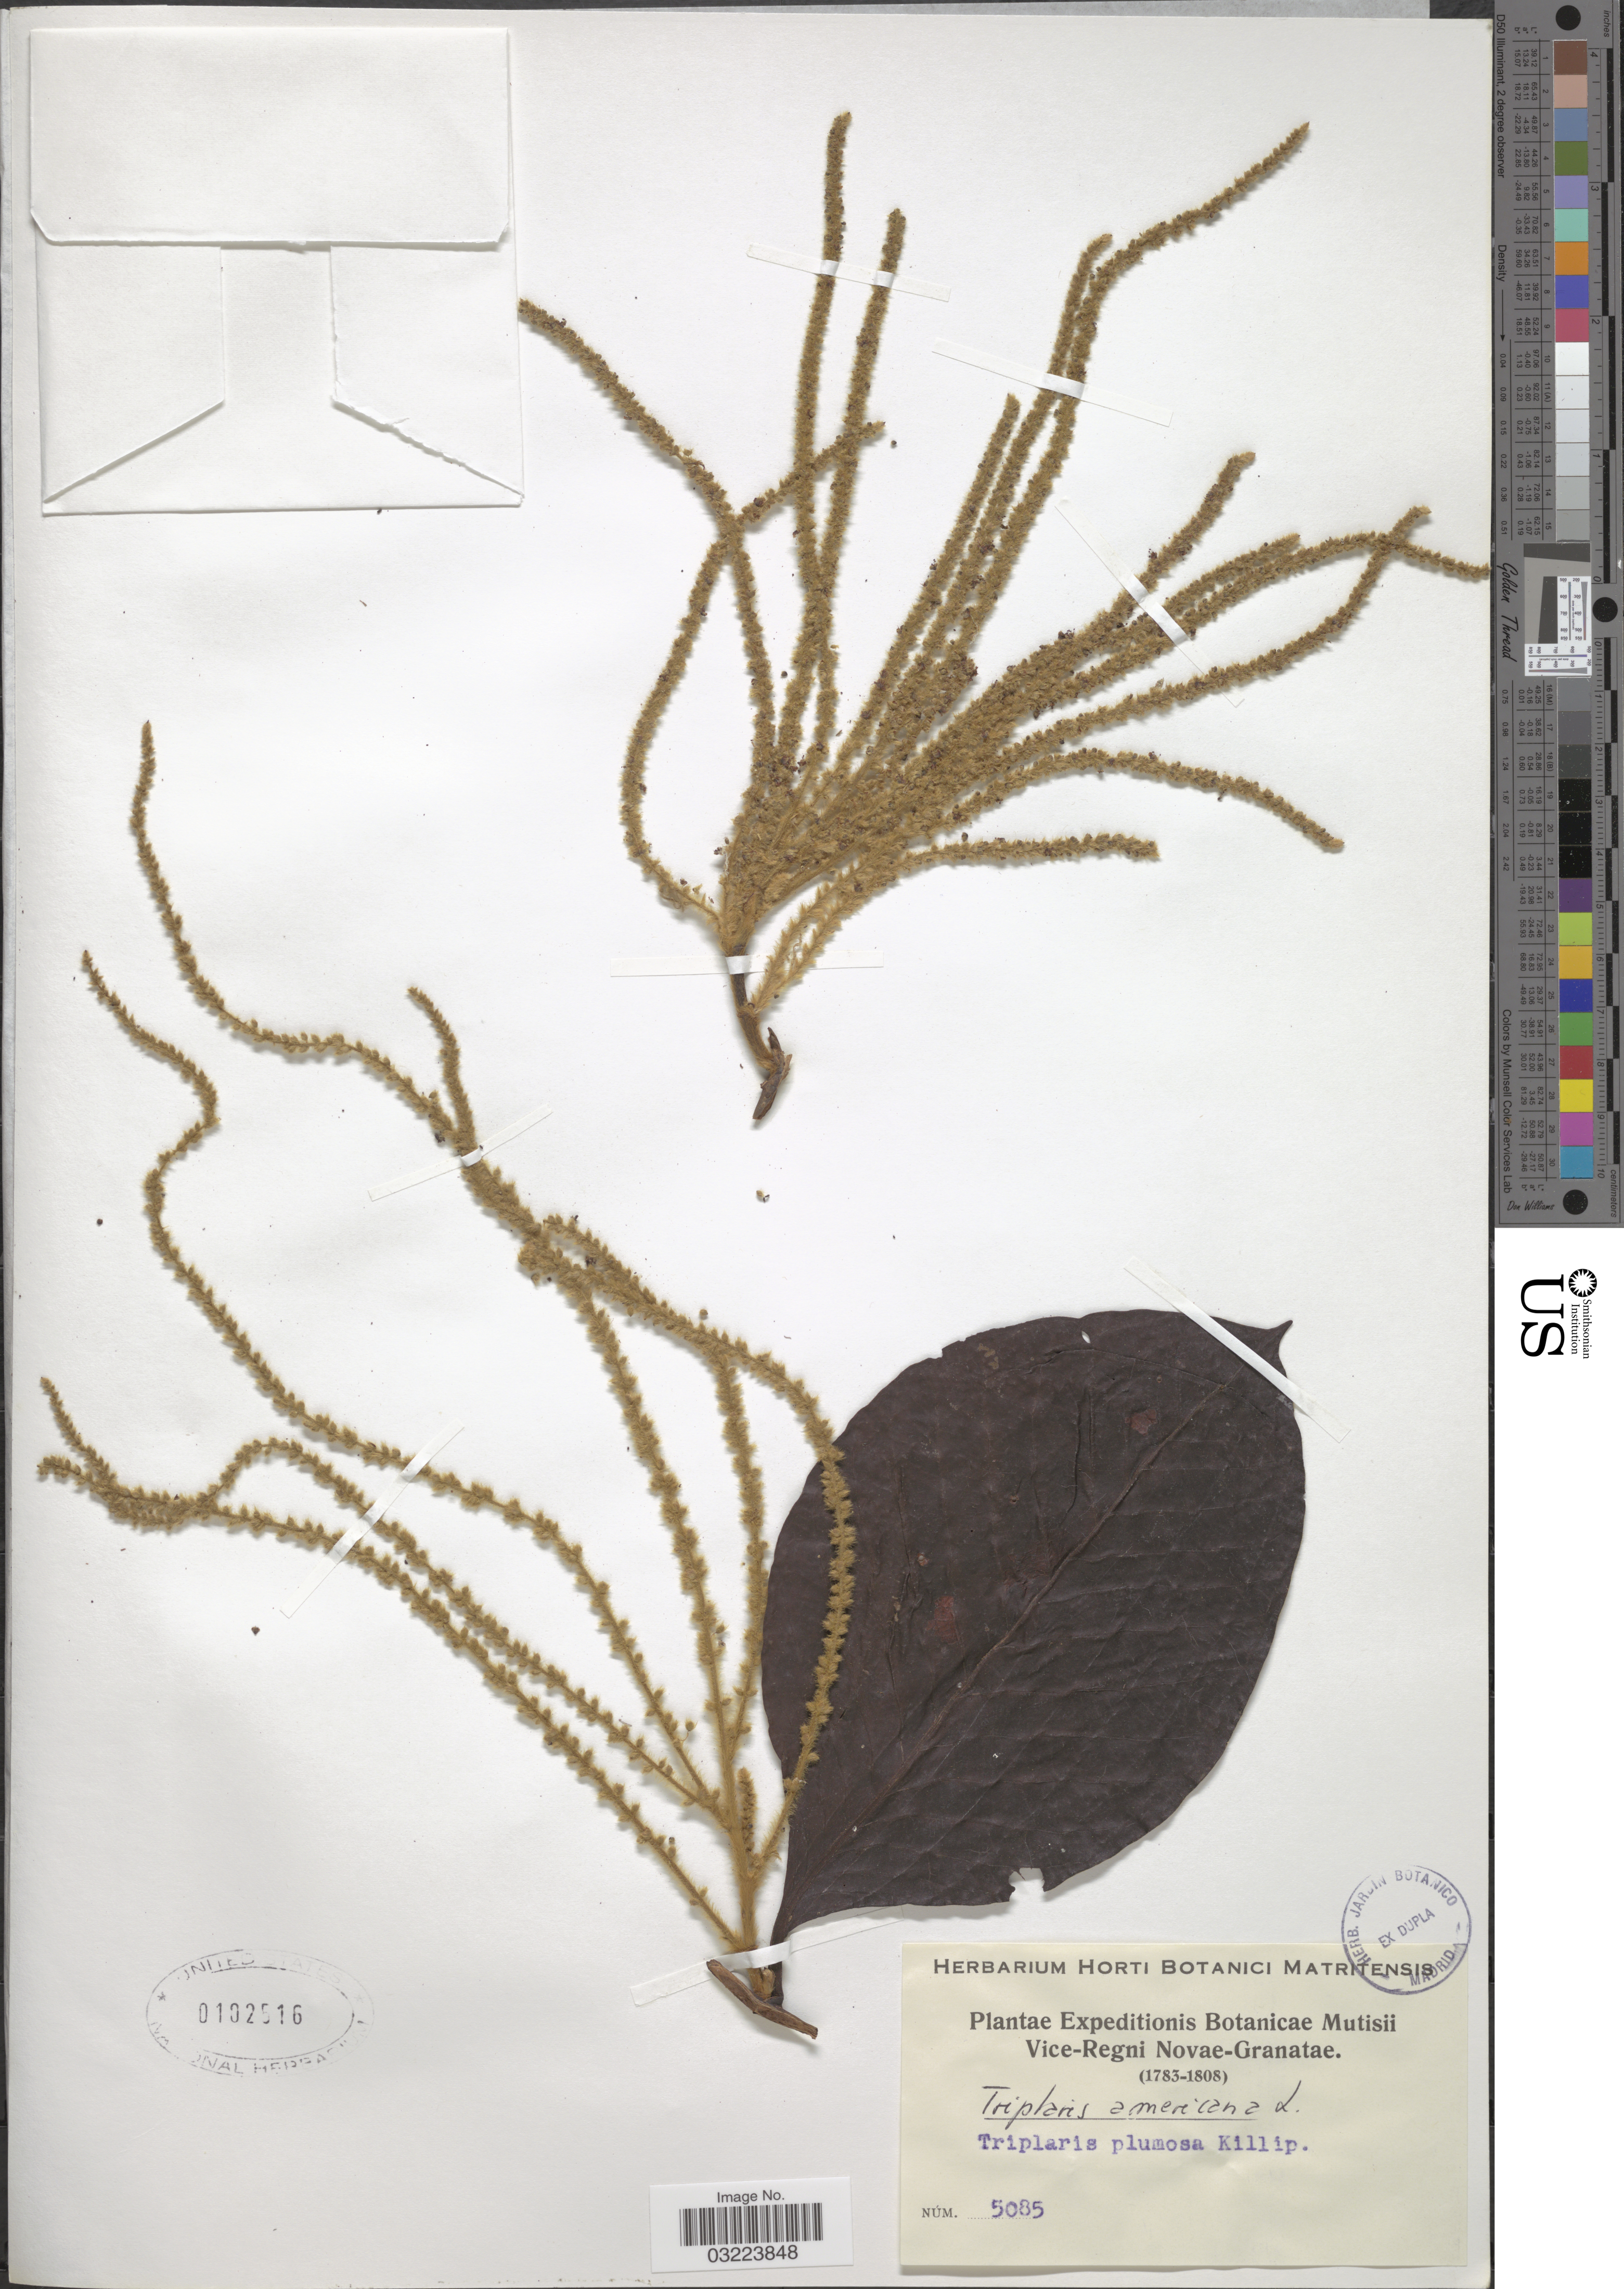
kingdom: Plantae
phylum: Tracheophyta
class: Magnoliopsida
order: Caryophyllales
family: Polygonaceae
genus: Triplaris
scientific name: Triplaris americana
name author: L.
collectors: Expeditions Botanicae Mutisii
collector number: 5085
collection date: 1783/1808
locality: Vice-Regni Novae-Granatae.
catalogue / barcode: US 102516